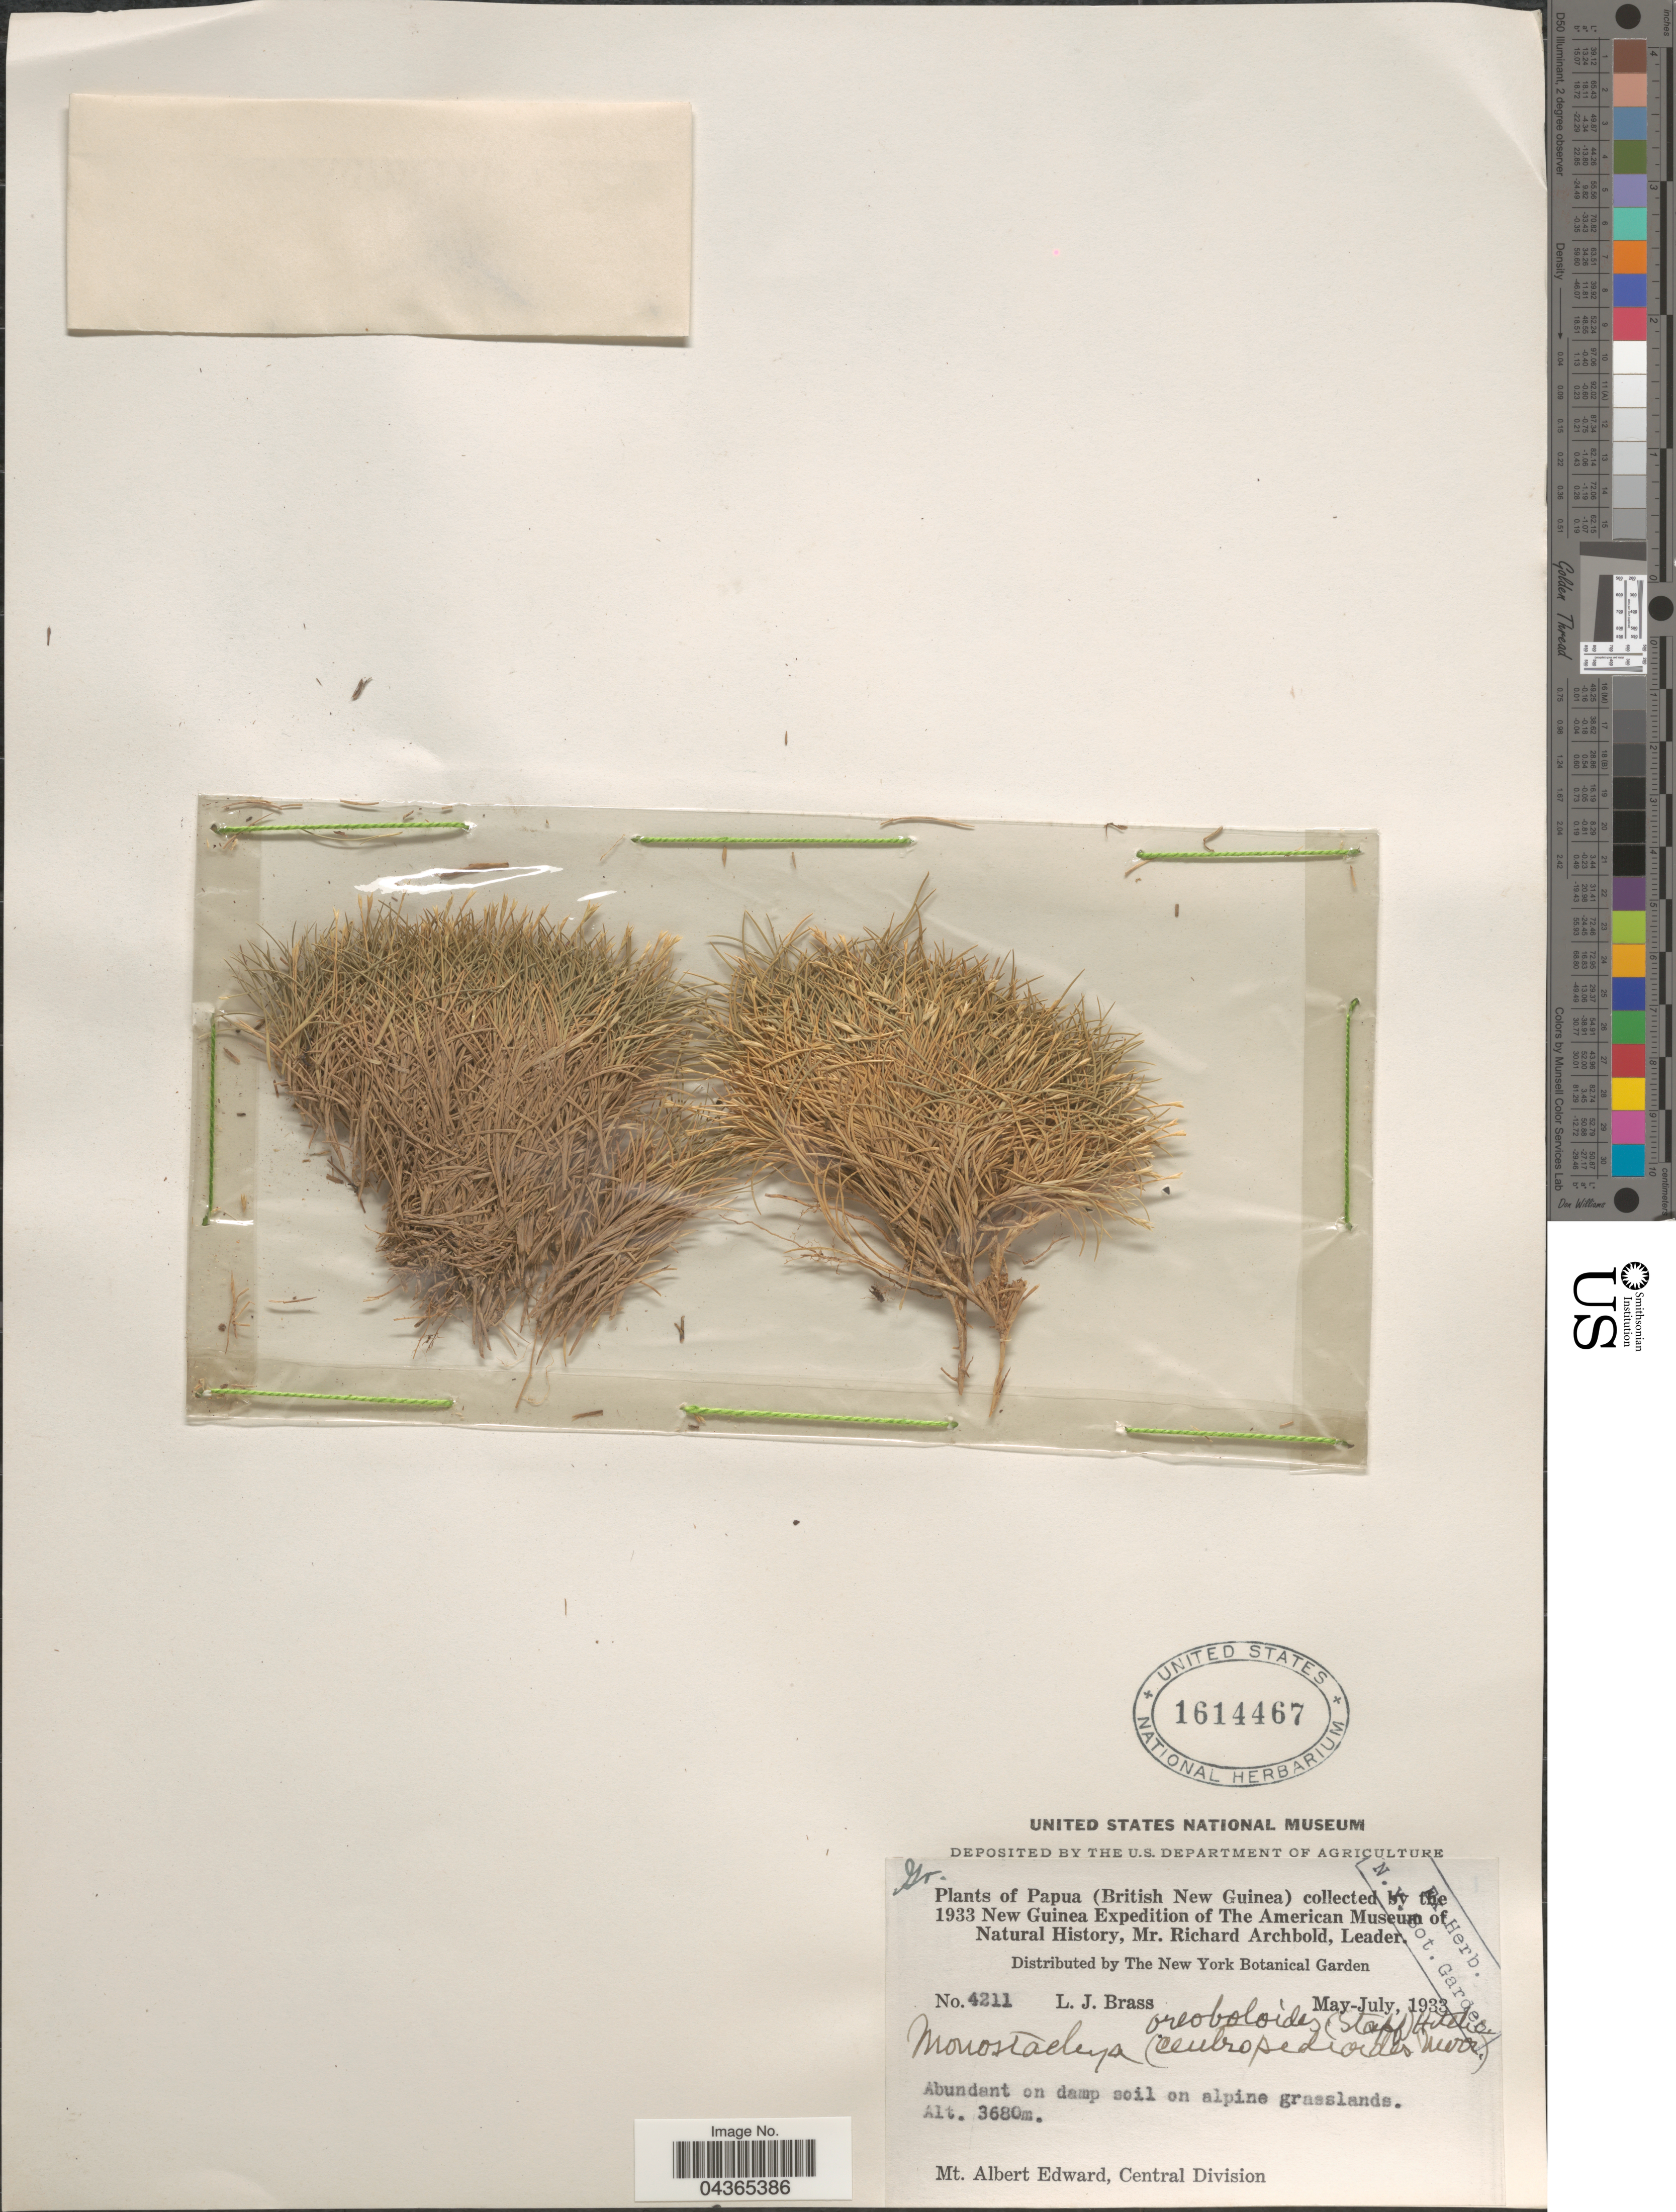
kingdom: Plantae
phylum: Tracheophyta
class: Liliopsida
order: Poales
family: Poaceae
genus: Rytidosperma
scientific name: Rytidosperma oreoboloides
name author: (F. Muell.) H.P. Linder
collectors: L. J. Brass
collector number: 4211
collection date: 1933-05/1933-07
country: Papua New Guinea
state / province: Central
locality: Papua (British New Guinea). 1933 New Guinea Expedition of The American Museum of Natural History. Abundant on damp soil on alpine grasslands. Mt. Albert Edward, Central Division.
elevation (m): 3680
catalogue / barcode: US 1614467